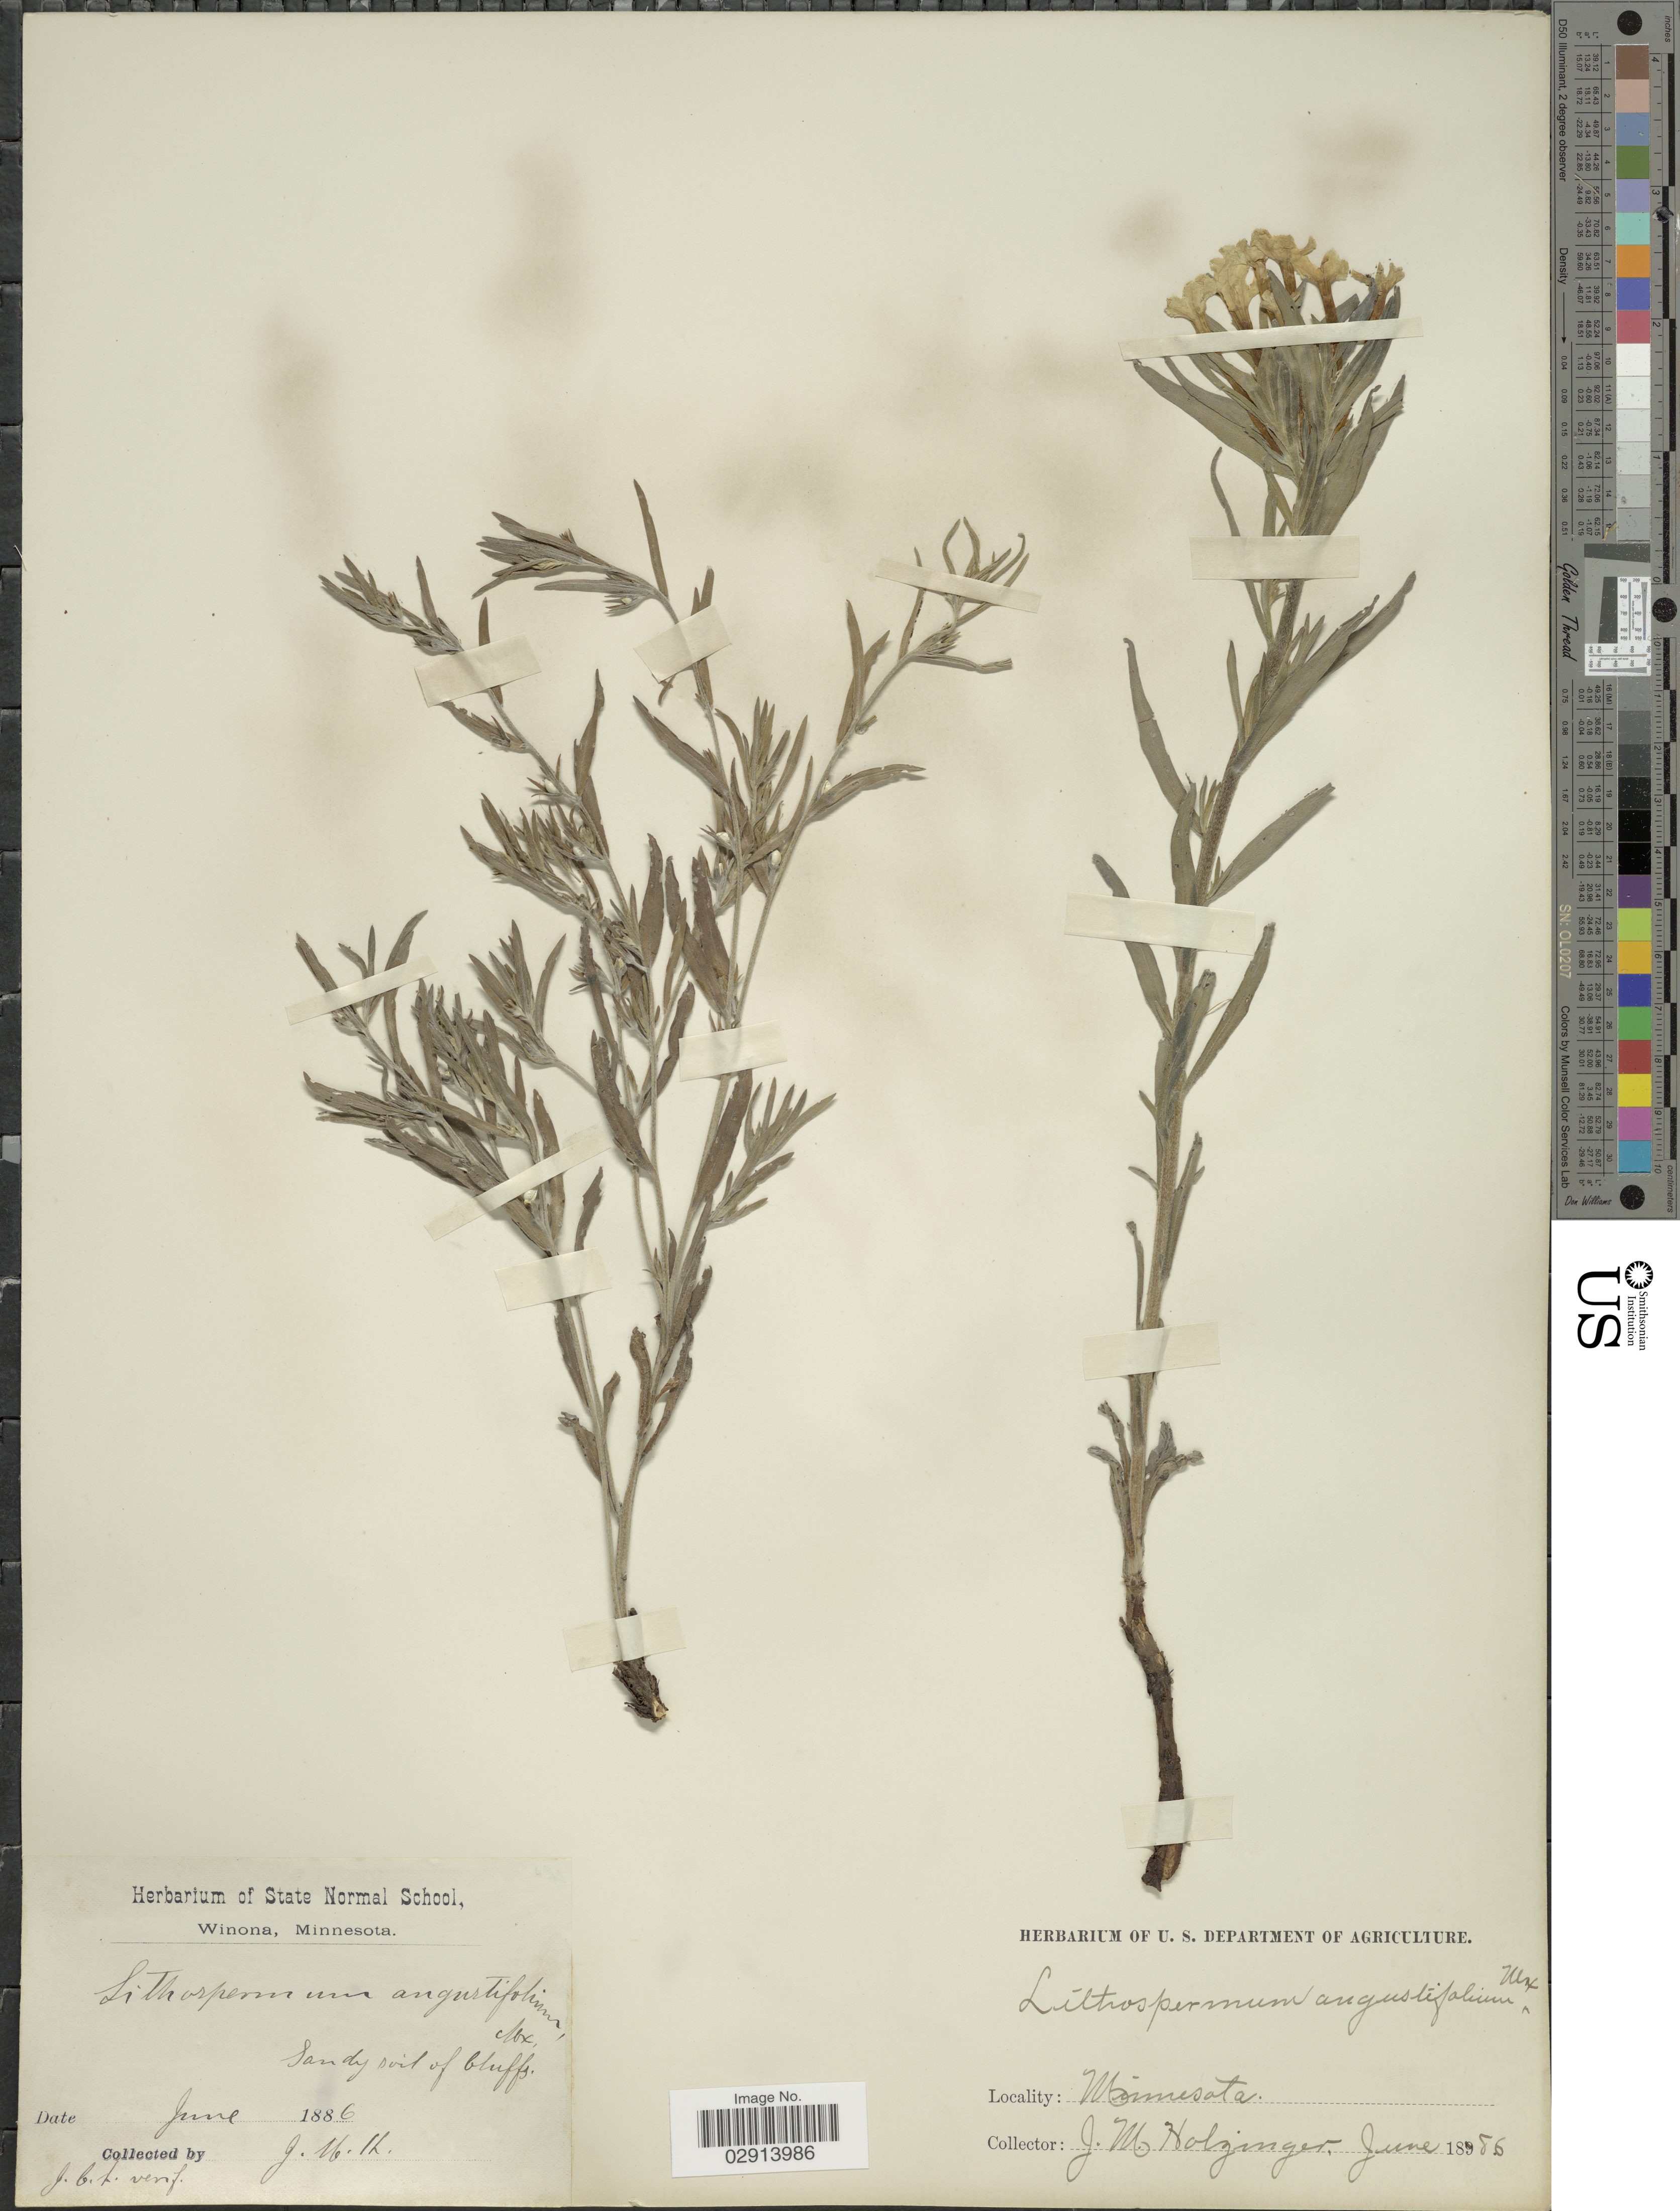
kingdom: Plantae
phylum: Tracheophyta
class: Magnoliopsida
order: Boraginales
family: Boraginaceae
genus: Lithospermum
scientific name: Lithospermum incisum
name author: Lehm.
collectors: J. M. Holzinger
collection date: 1886-06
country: United States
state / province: Minnesota